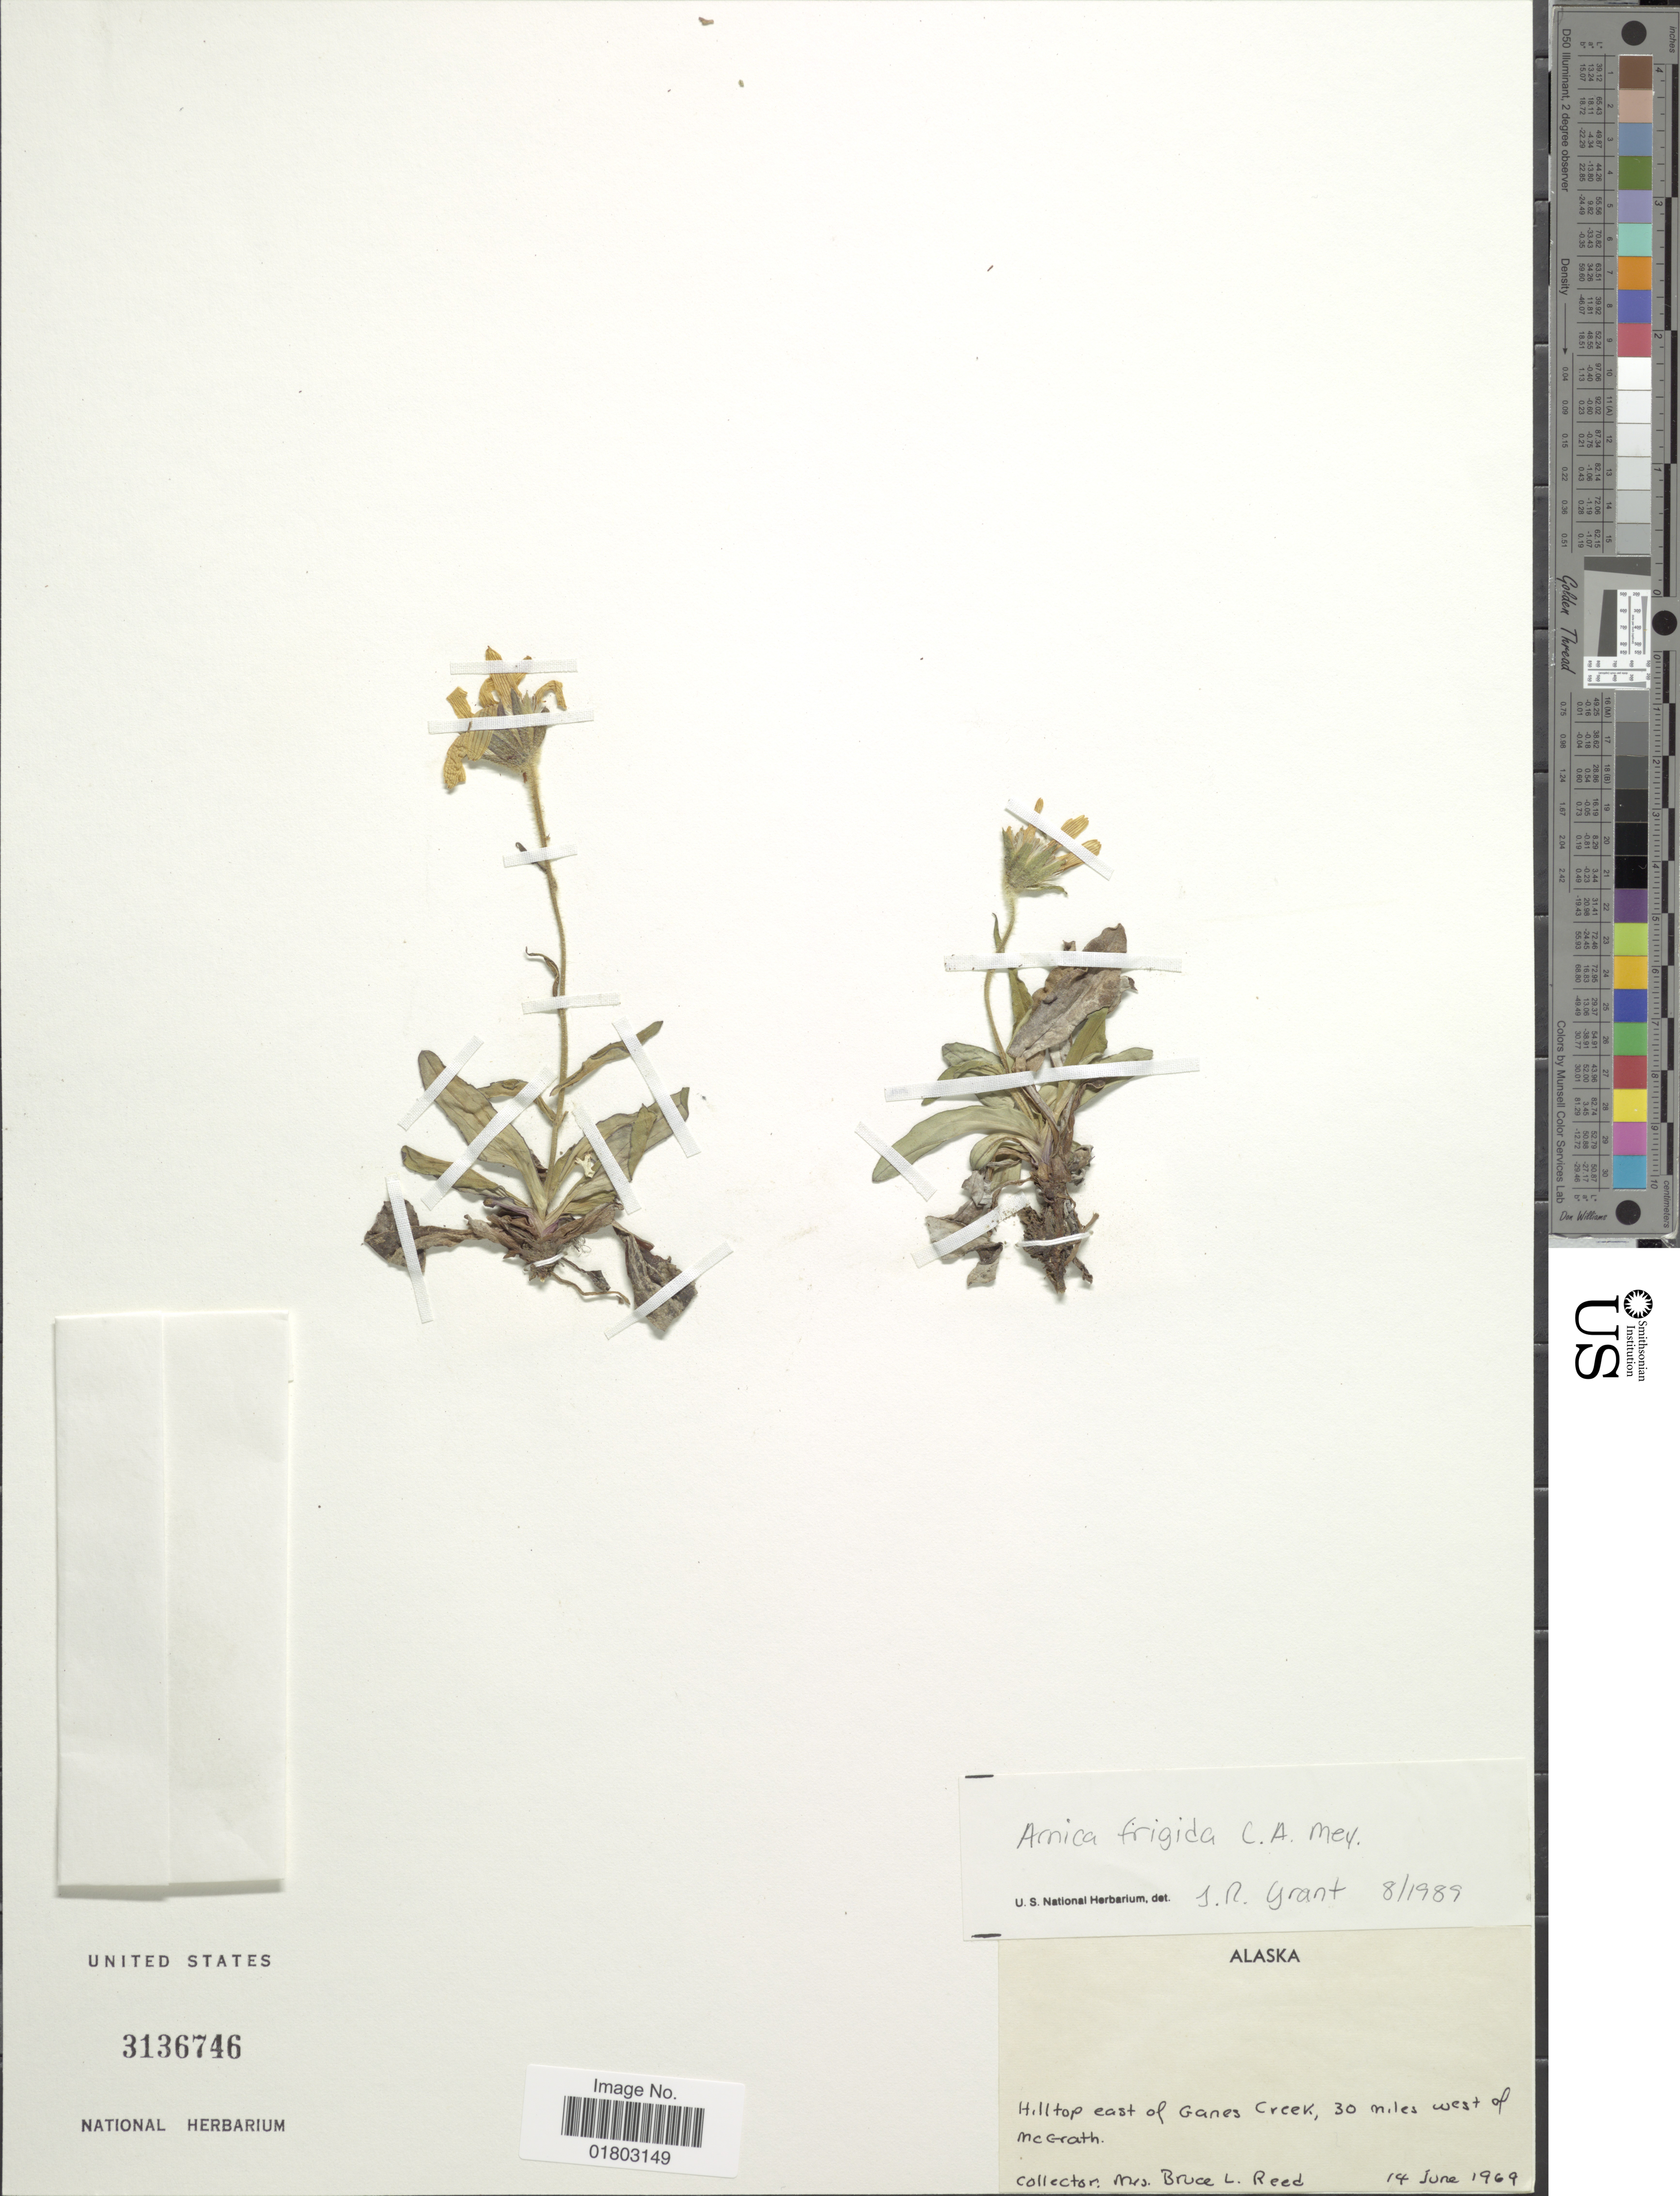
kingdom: Plantae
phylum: Tracheophyta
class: Magnoliopsida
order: Asterales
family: Asteraceae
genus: Arnica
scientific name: Arnica frigida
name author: C.A. Mey. ex Iljin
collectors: B. Reed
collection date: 1969-06-14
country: United States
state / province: Alaska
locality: Hill top east of Ganes Creek, 30 miles west of McGrath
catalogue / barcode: US 3136746